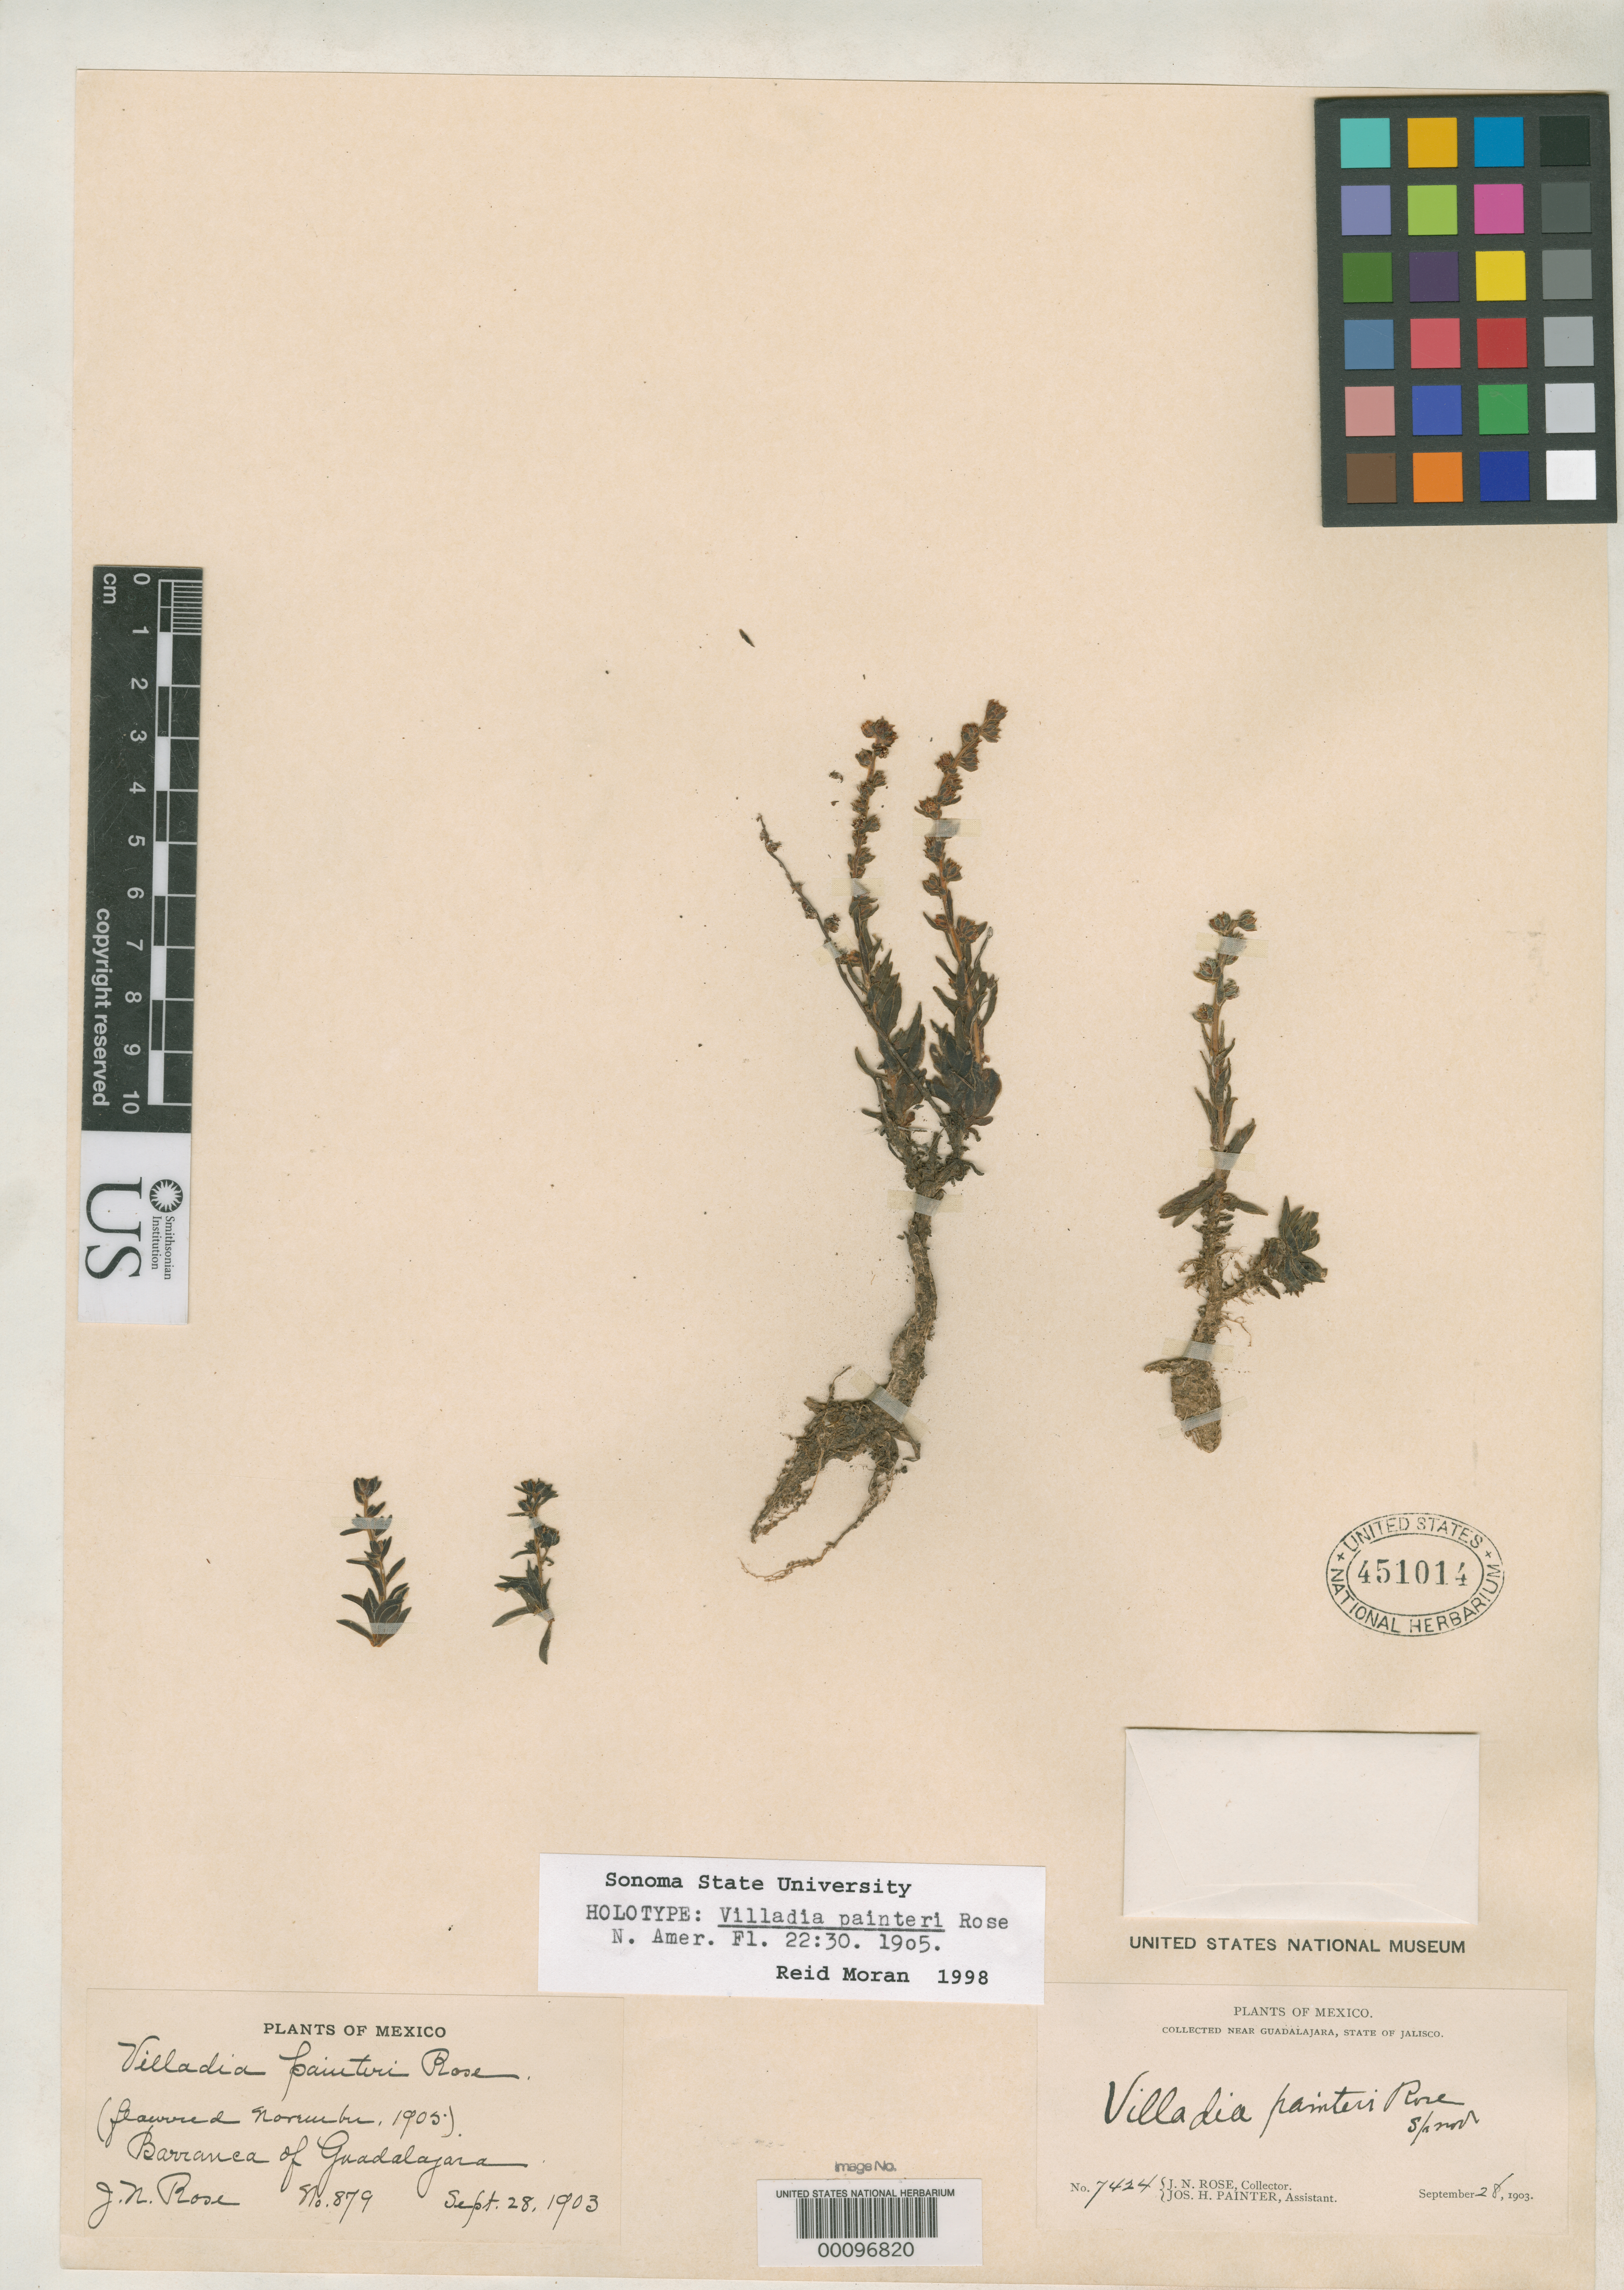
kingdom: Plantae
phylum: Tracheophyta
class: Magnoliopsida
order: Saxifragales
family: Crassulaceae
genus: Villadia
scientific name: Villadia painteri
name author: Rose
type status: Holotype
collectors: J. N. Rose & J. H. Painter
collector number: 7424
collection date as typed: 28 Sep 1903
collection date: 1903-09-28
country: Mexico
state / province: Jalisco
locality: Barranca of Guadalajara.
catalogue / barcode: US 451014